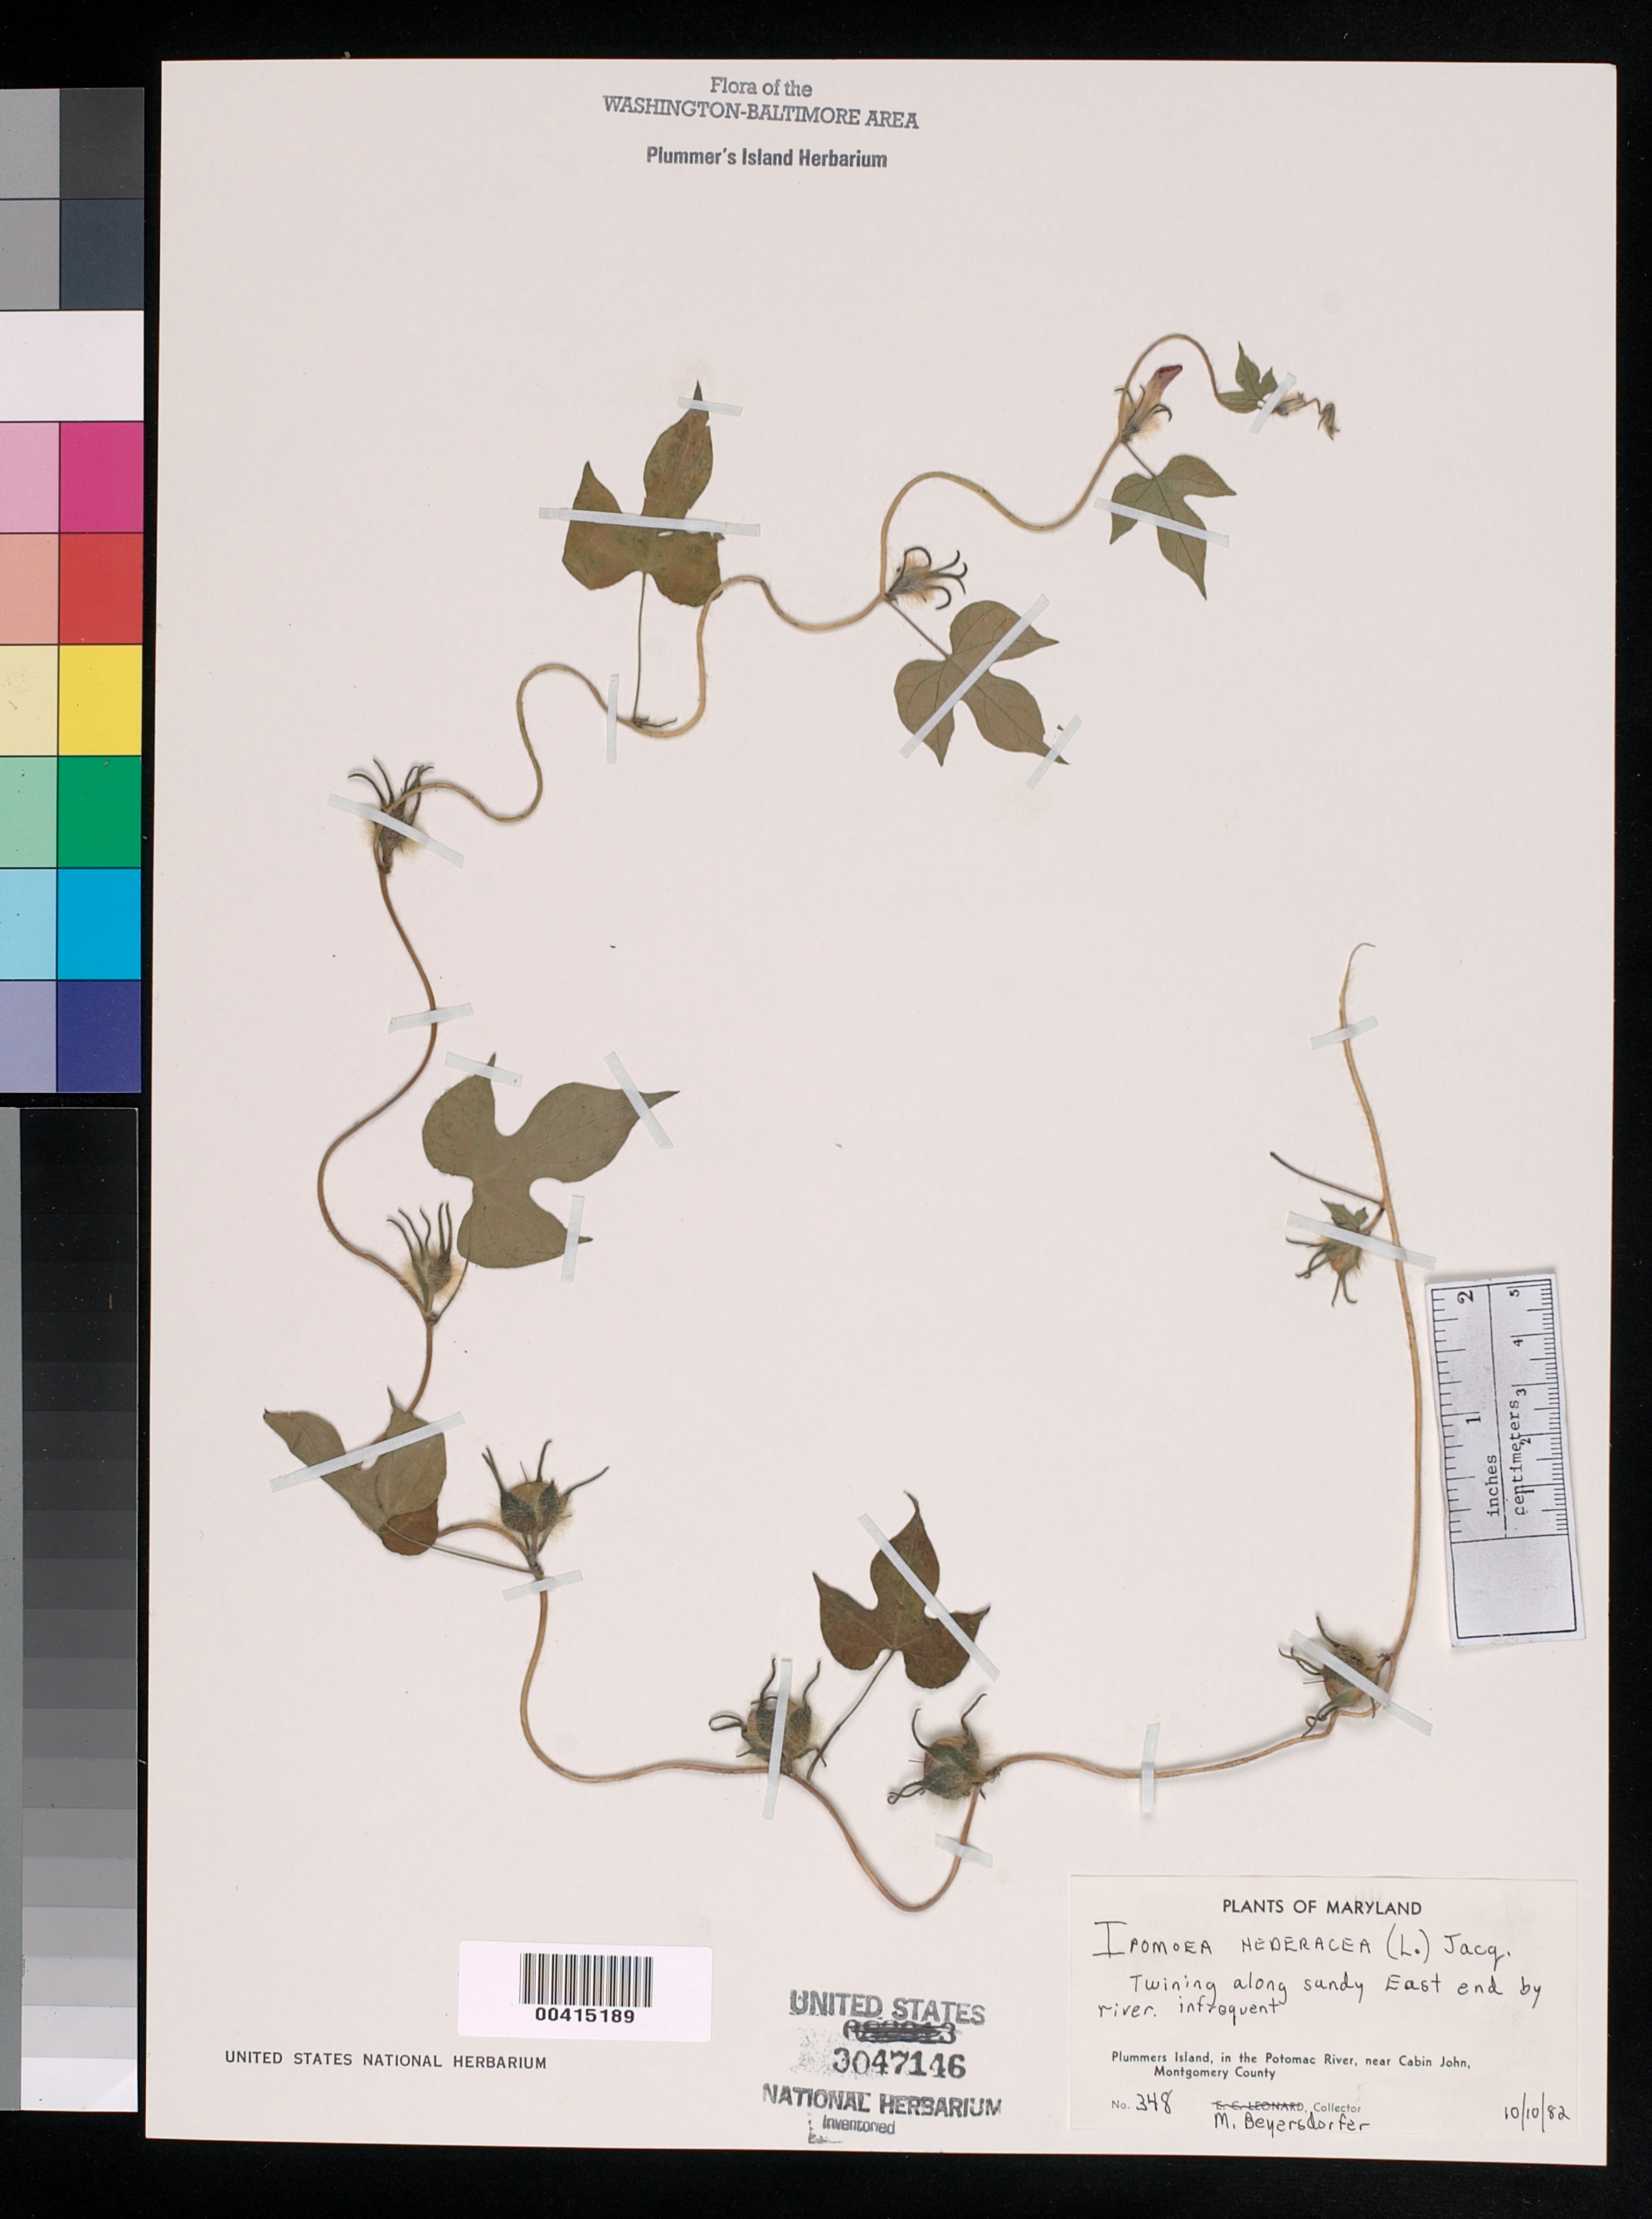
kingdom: Plantae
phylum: Tracheophyta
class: Magnoliopsida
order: Solanales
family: Convolvulaceae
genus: Ipomoea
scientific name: Ipomoea hederacea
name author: Jacq.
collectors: M. Beyersdorfer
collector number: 348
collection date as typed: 10 Oct 1982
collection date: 1982-10-10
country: United States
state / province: Maryland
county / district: Montgomery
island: Plummers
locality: Plummer's Island; east end by river C. & O. Canal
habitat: Sandy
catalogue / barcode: US 3047146